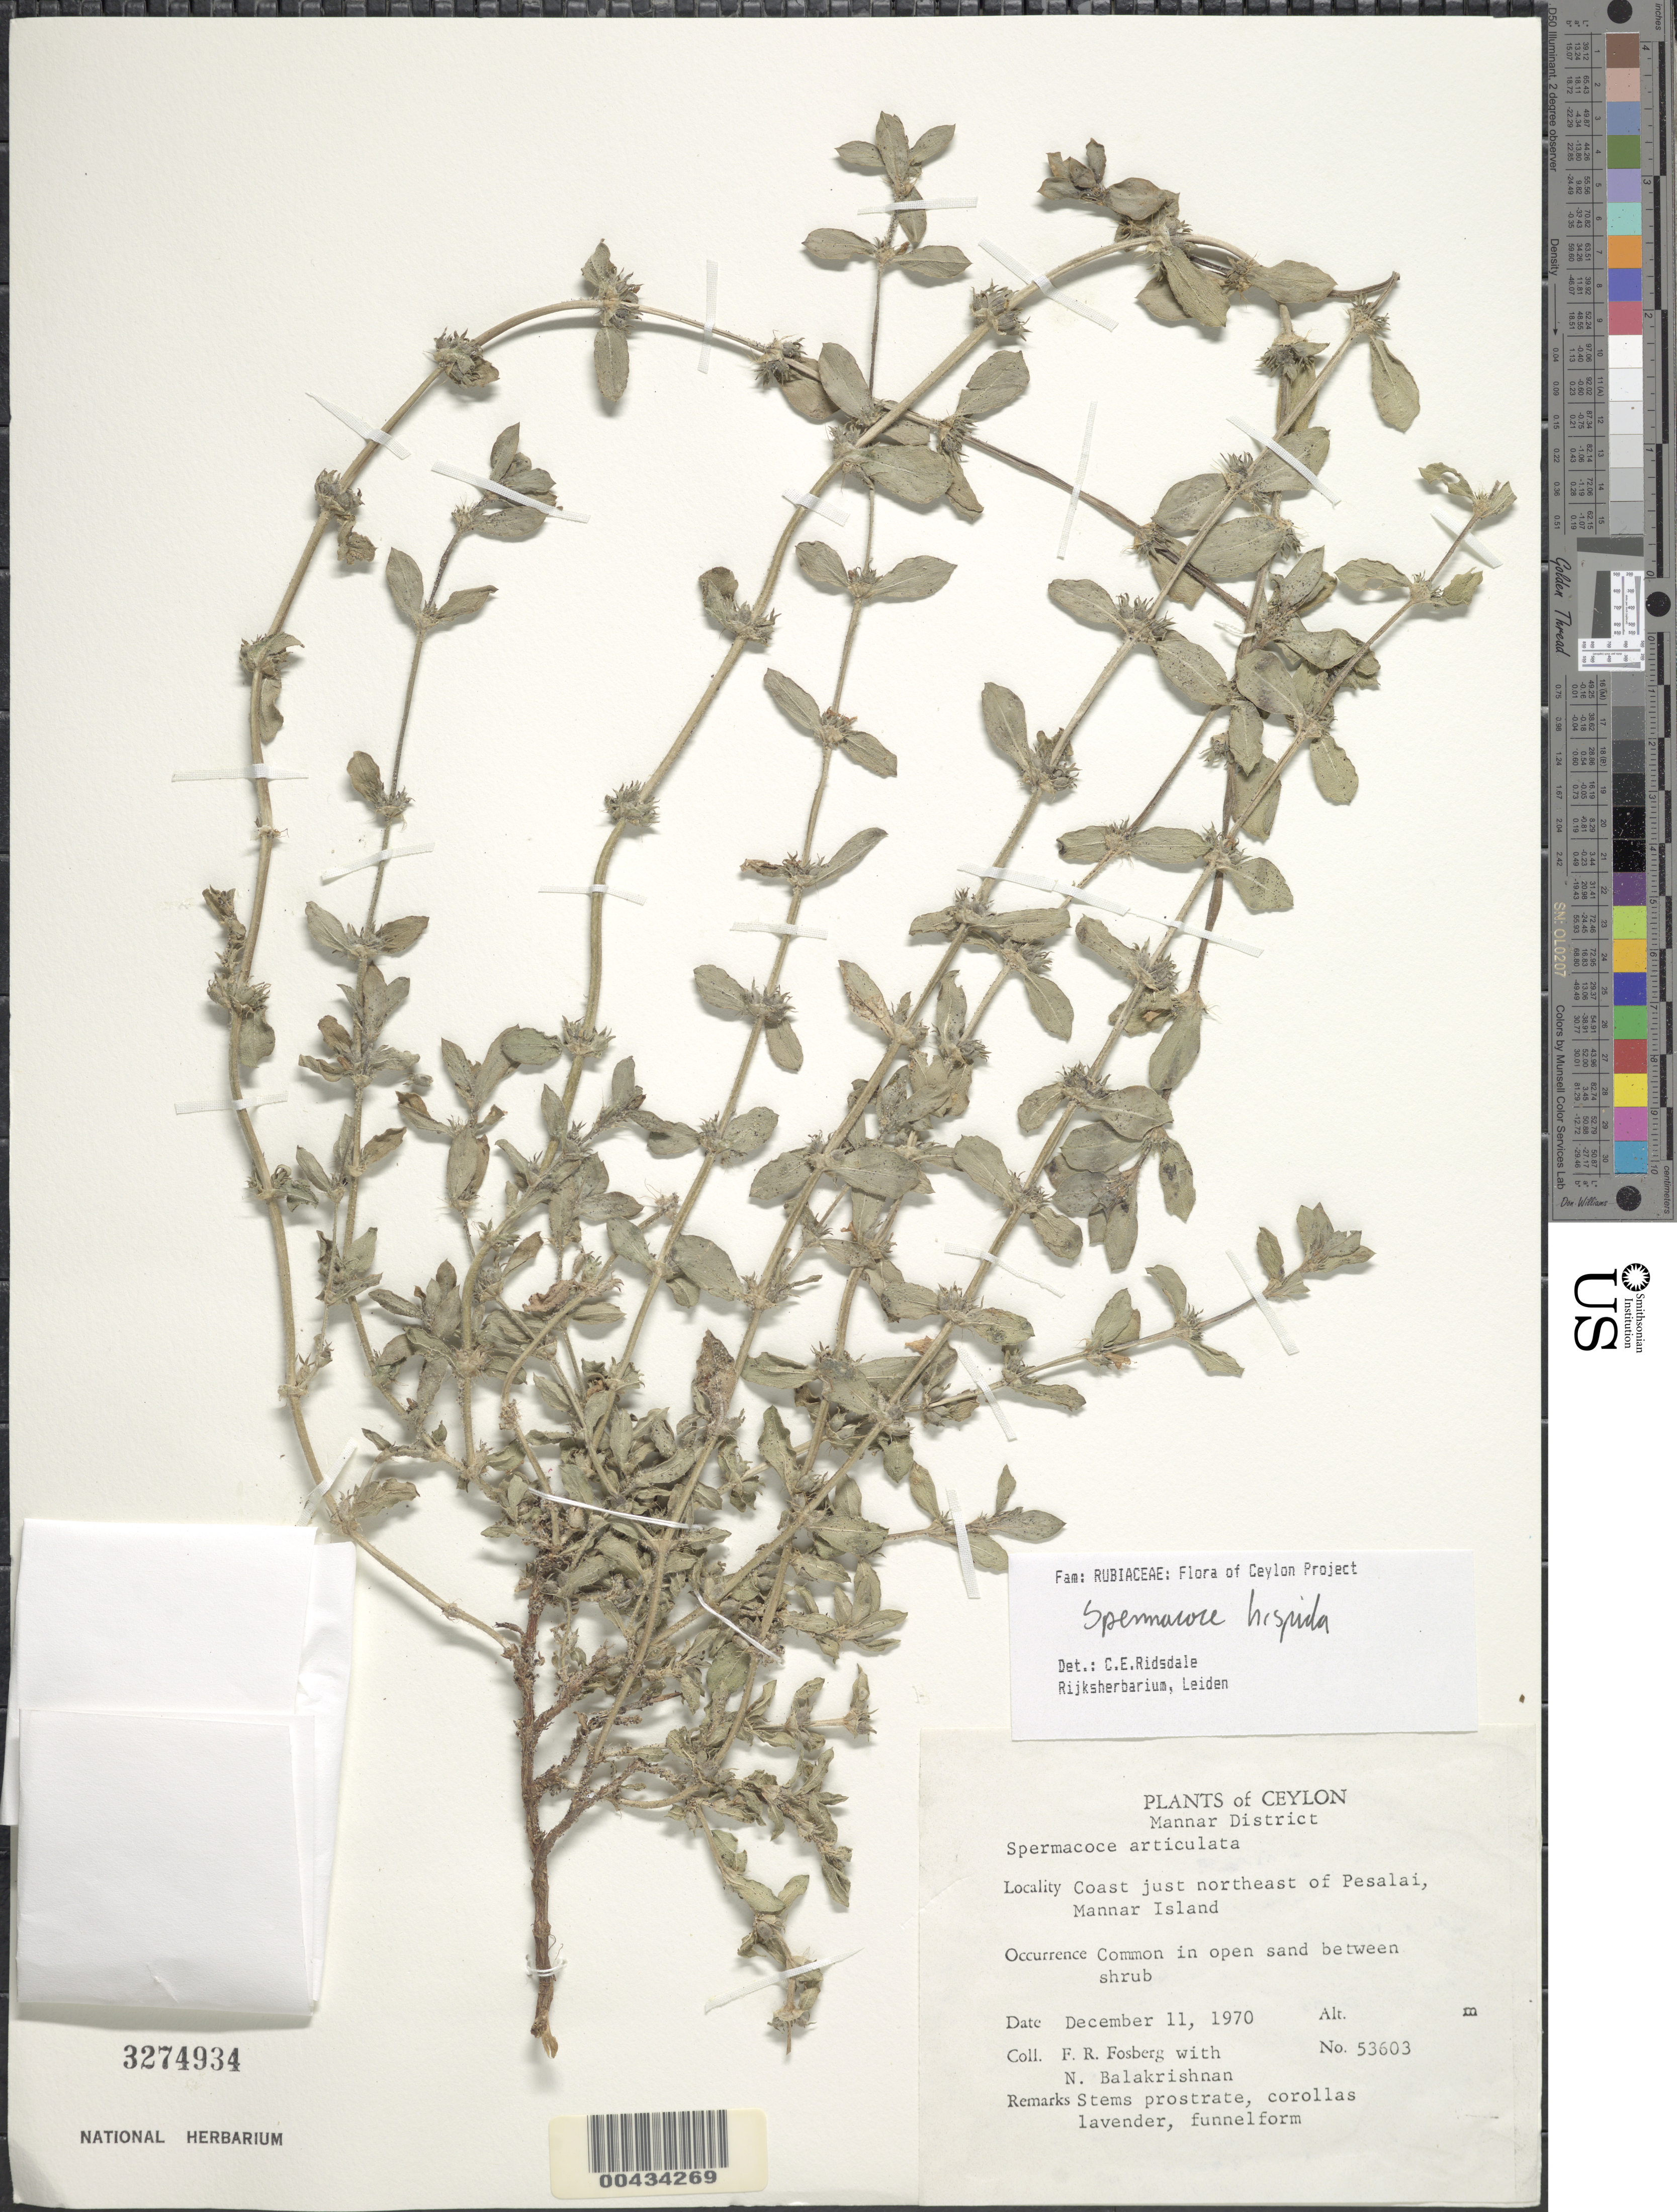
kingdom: Plantae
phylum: Tracheophyta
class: Magnoliopsida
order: Gentianales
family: Rubiaceae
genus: Spermacoce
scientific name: Spermacoce hispida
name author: L.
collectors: F. R. Fosberg & N. Balakrishnan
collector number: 53603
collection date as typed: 11 Dec 1970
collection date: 1970-12-11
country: Sri Lanka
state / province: Northern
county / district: Mannar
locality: coast just NE of Pesalai, Mannar I.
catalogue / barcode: US 3274934